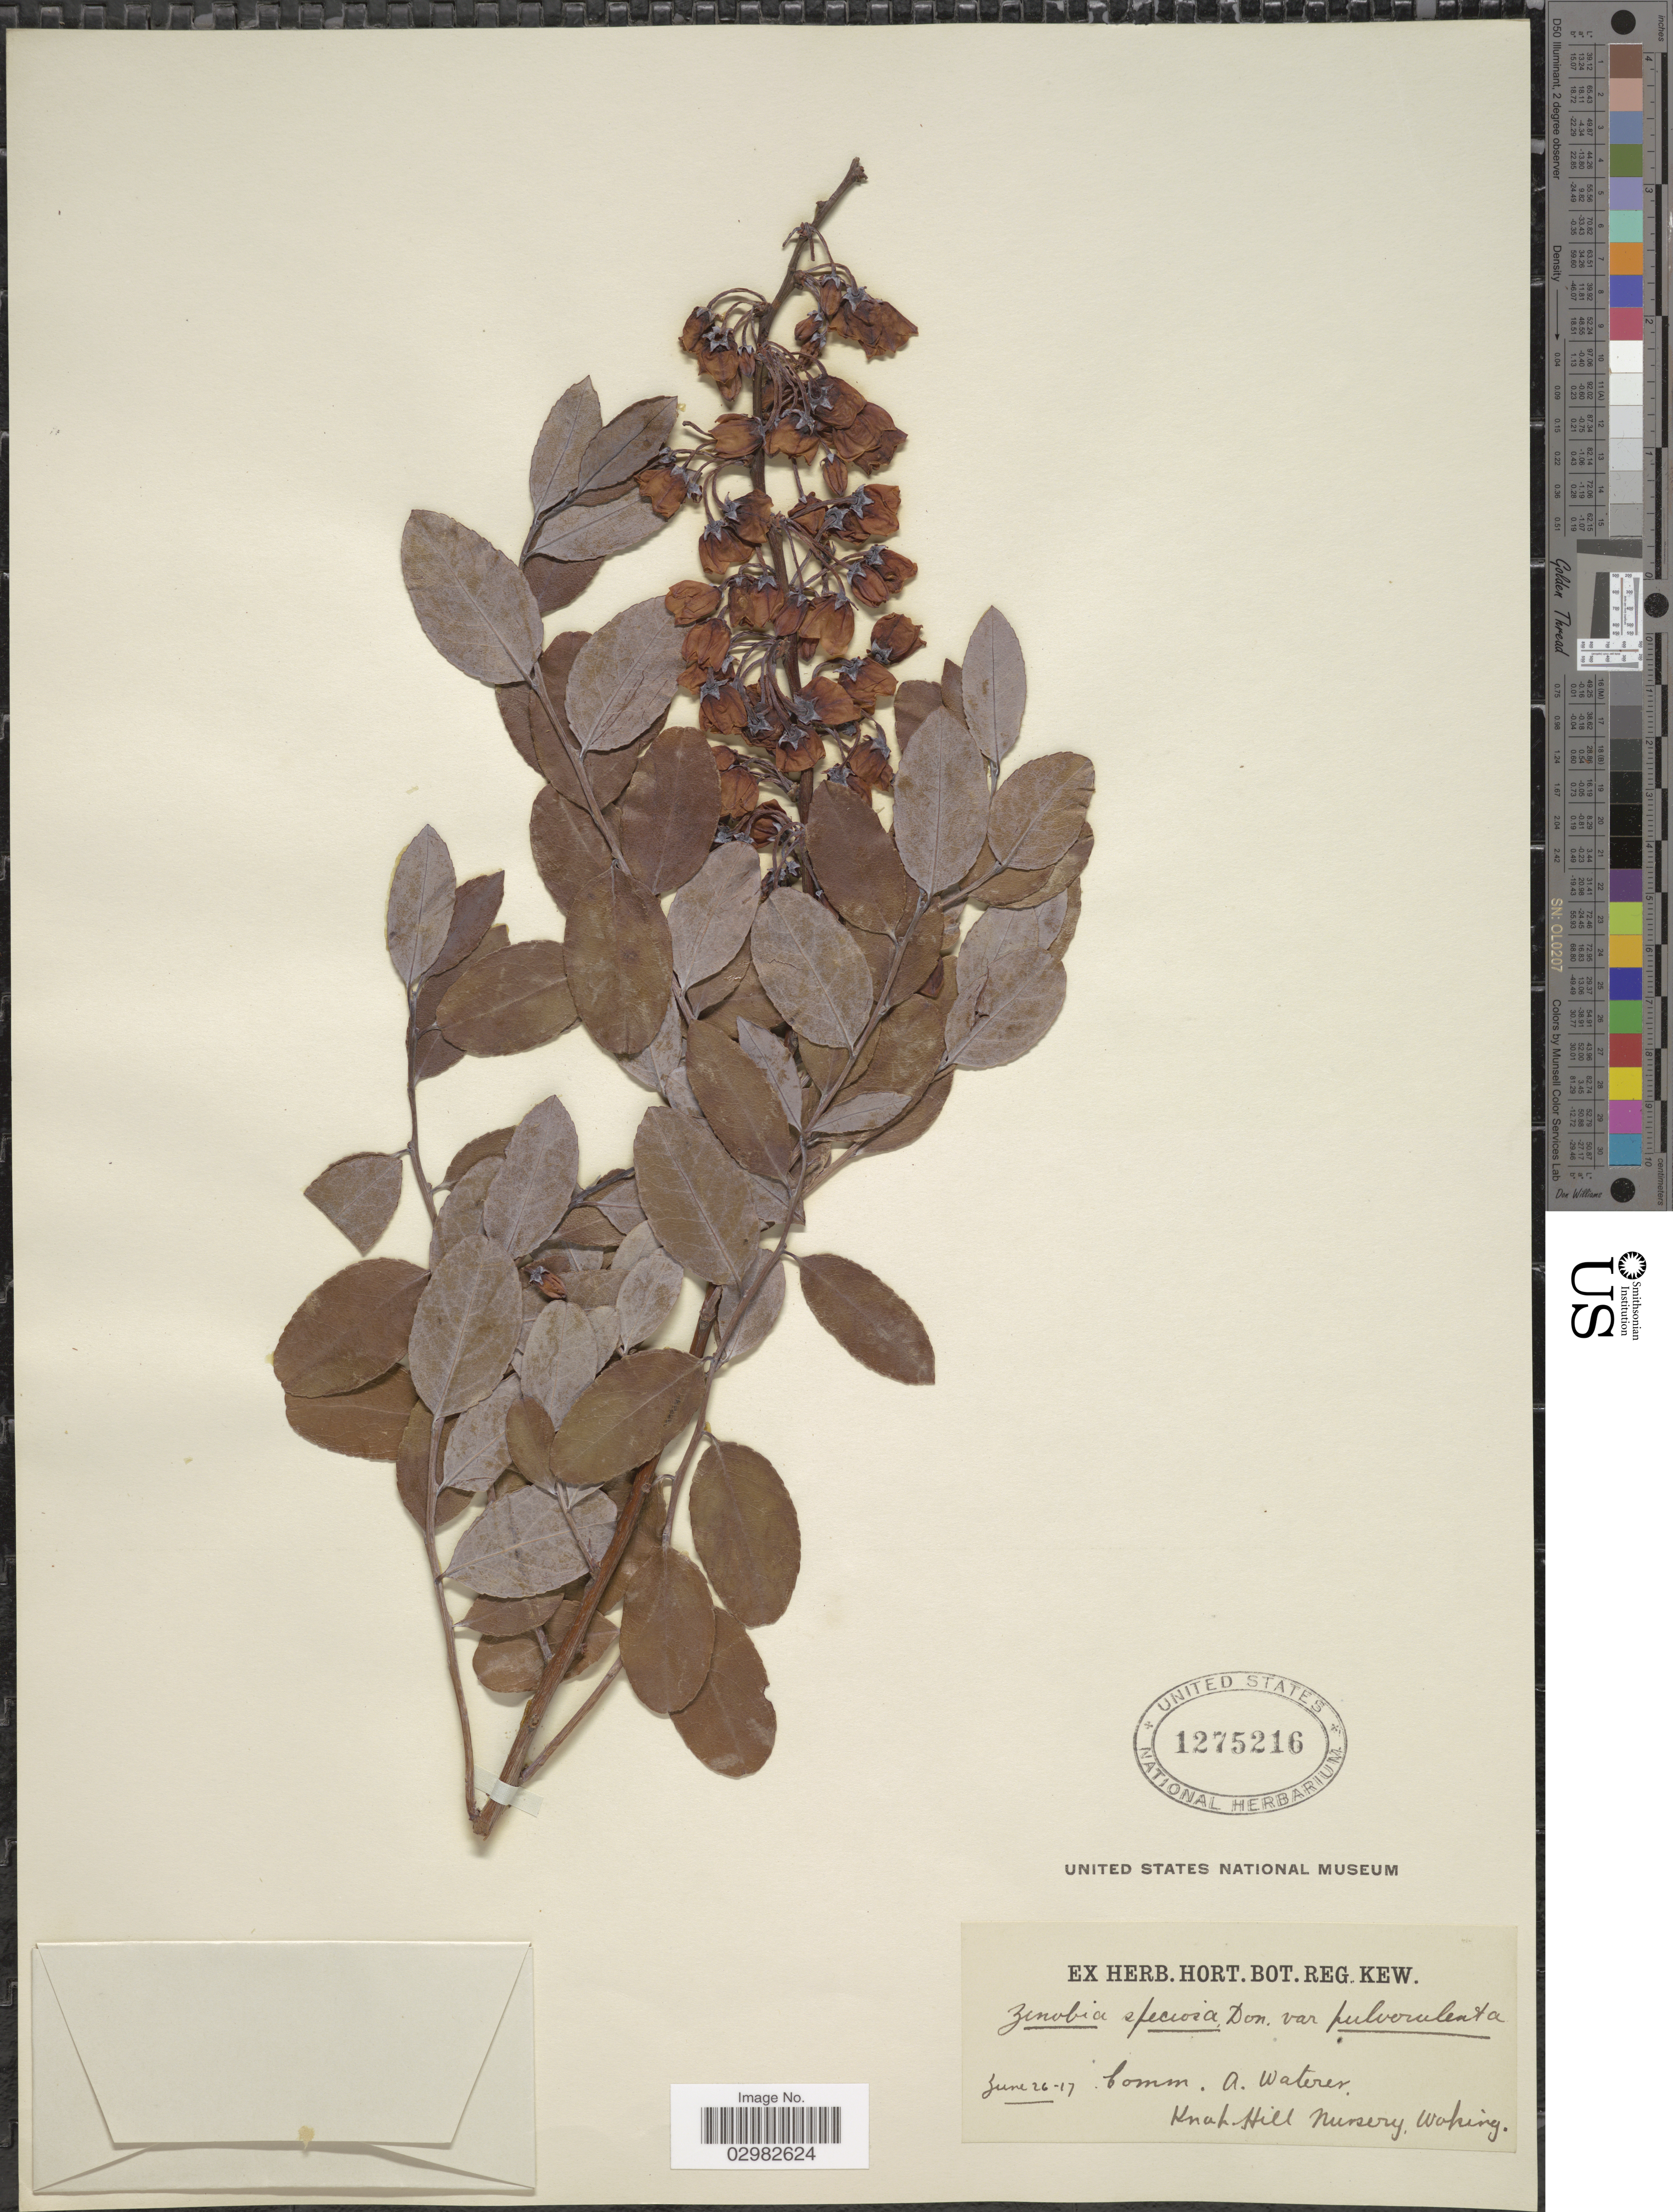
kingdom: Plantae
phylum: Tracheophyta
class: Magnoliopsida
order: Ericales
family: Ericaceae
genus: Zenobia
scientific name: Zenobia speciosa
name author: (Michx.) D. Don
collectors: ex herb. Hort. Reg. Kew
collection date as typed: Transcribed d/m/y: 26/6/17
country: United Kingdom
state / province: England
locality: Knap Hill Nursery Woking.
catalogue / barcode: US 1275216